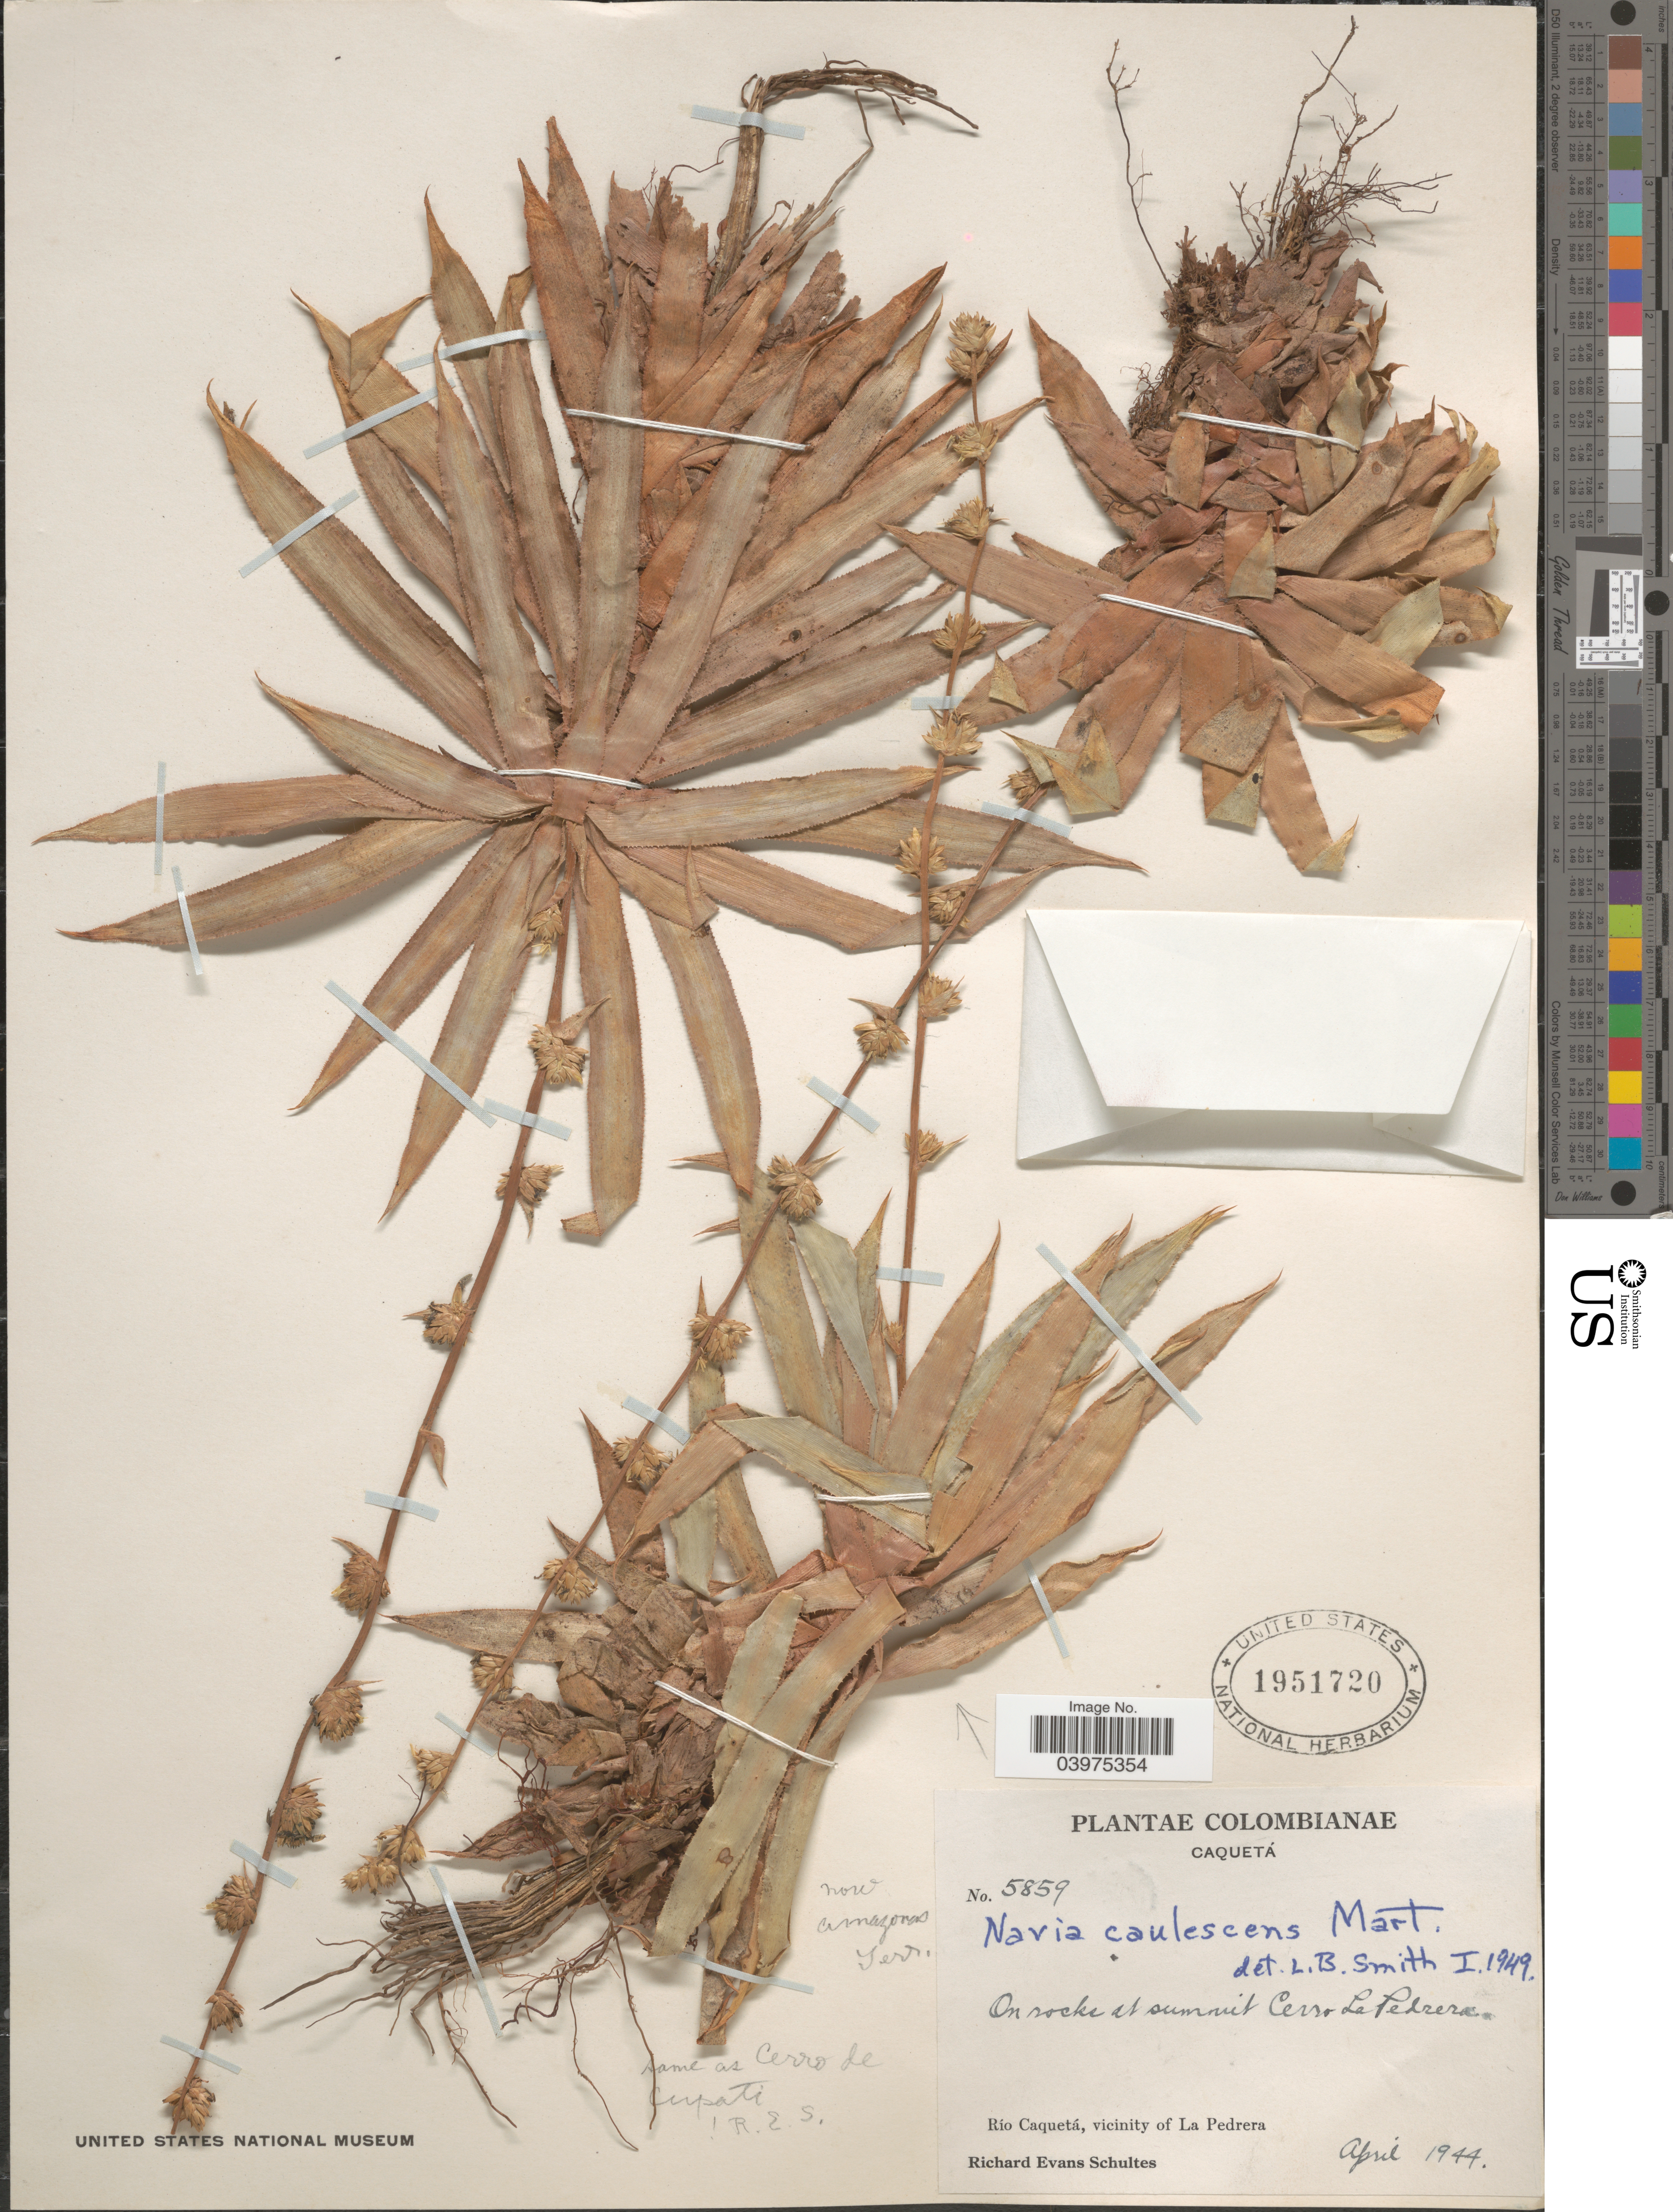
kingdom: Plantae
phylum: Tracheophyta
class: Liliopsida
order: Poales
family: Bromeliaceae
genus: Navia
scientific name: Navia caulescens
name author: Mart. ex Schult. & Schult. f.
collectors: R. E. Schultes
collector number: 5859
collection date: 1944-04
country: Colombia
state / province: Caquetá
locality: On rocks at summit Cerro La Pedrera. Río Caquetá, vicinity of La Pedrera.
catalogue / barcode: US 1951720